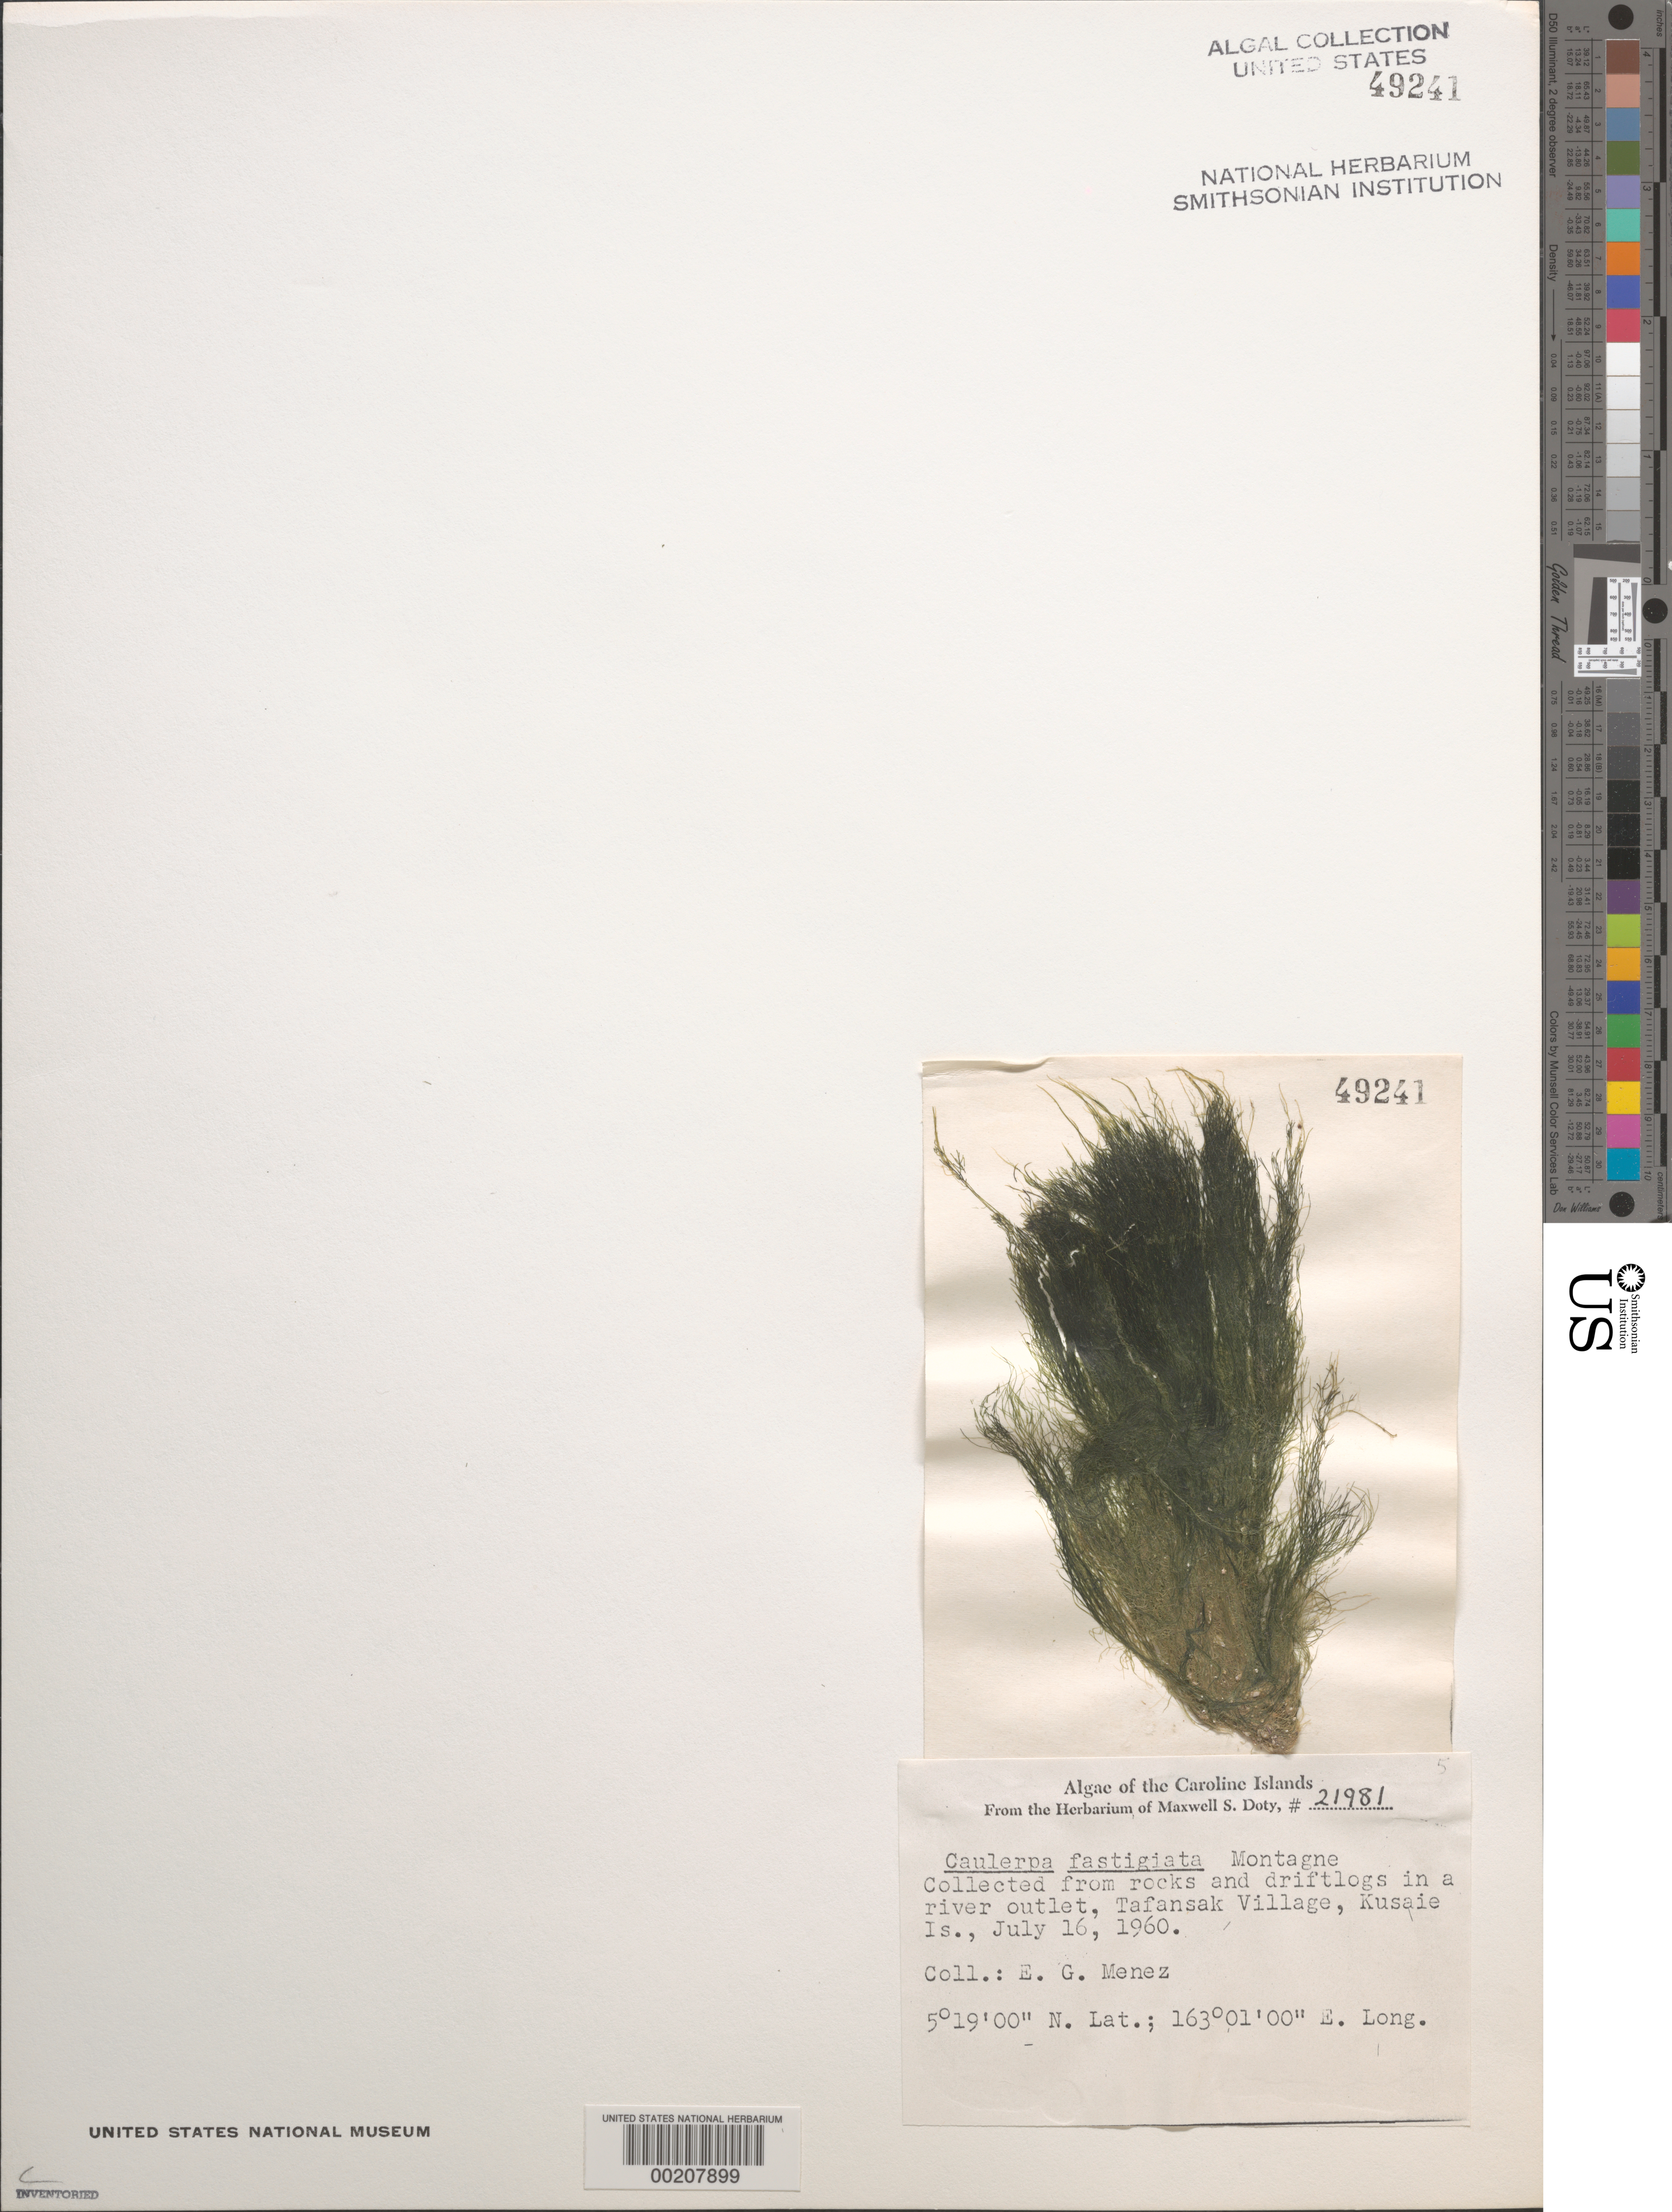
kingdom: Plantae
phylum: Chlorophyta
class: Ulvophyceae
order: Bryopsidales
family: Caulerpaceae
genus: Caulerpa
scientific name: Caulerpa fastigiata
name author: Mont.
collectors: Meñez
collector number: MSD 21981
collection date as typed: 16 Jul 1960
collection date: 1960-07-16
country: Micronesia, Federated States of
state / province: Kosrae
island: Kosrae [Kusaie]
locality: Tafansak village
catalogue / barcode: US 49241